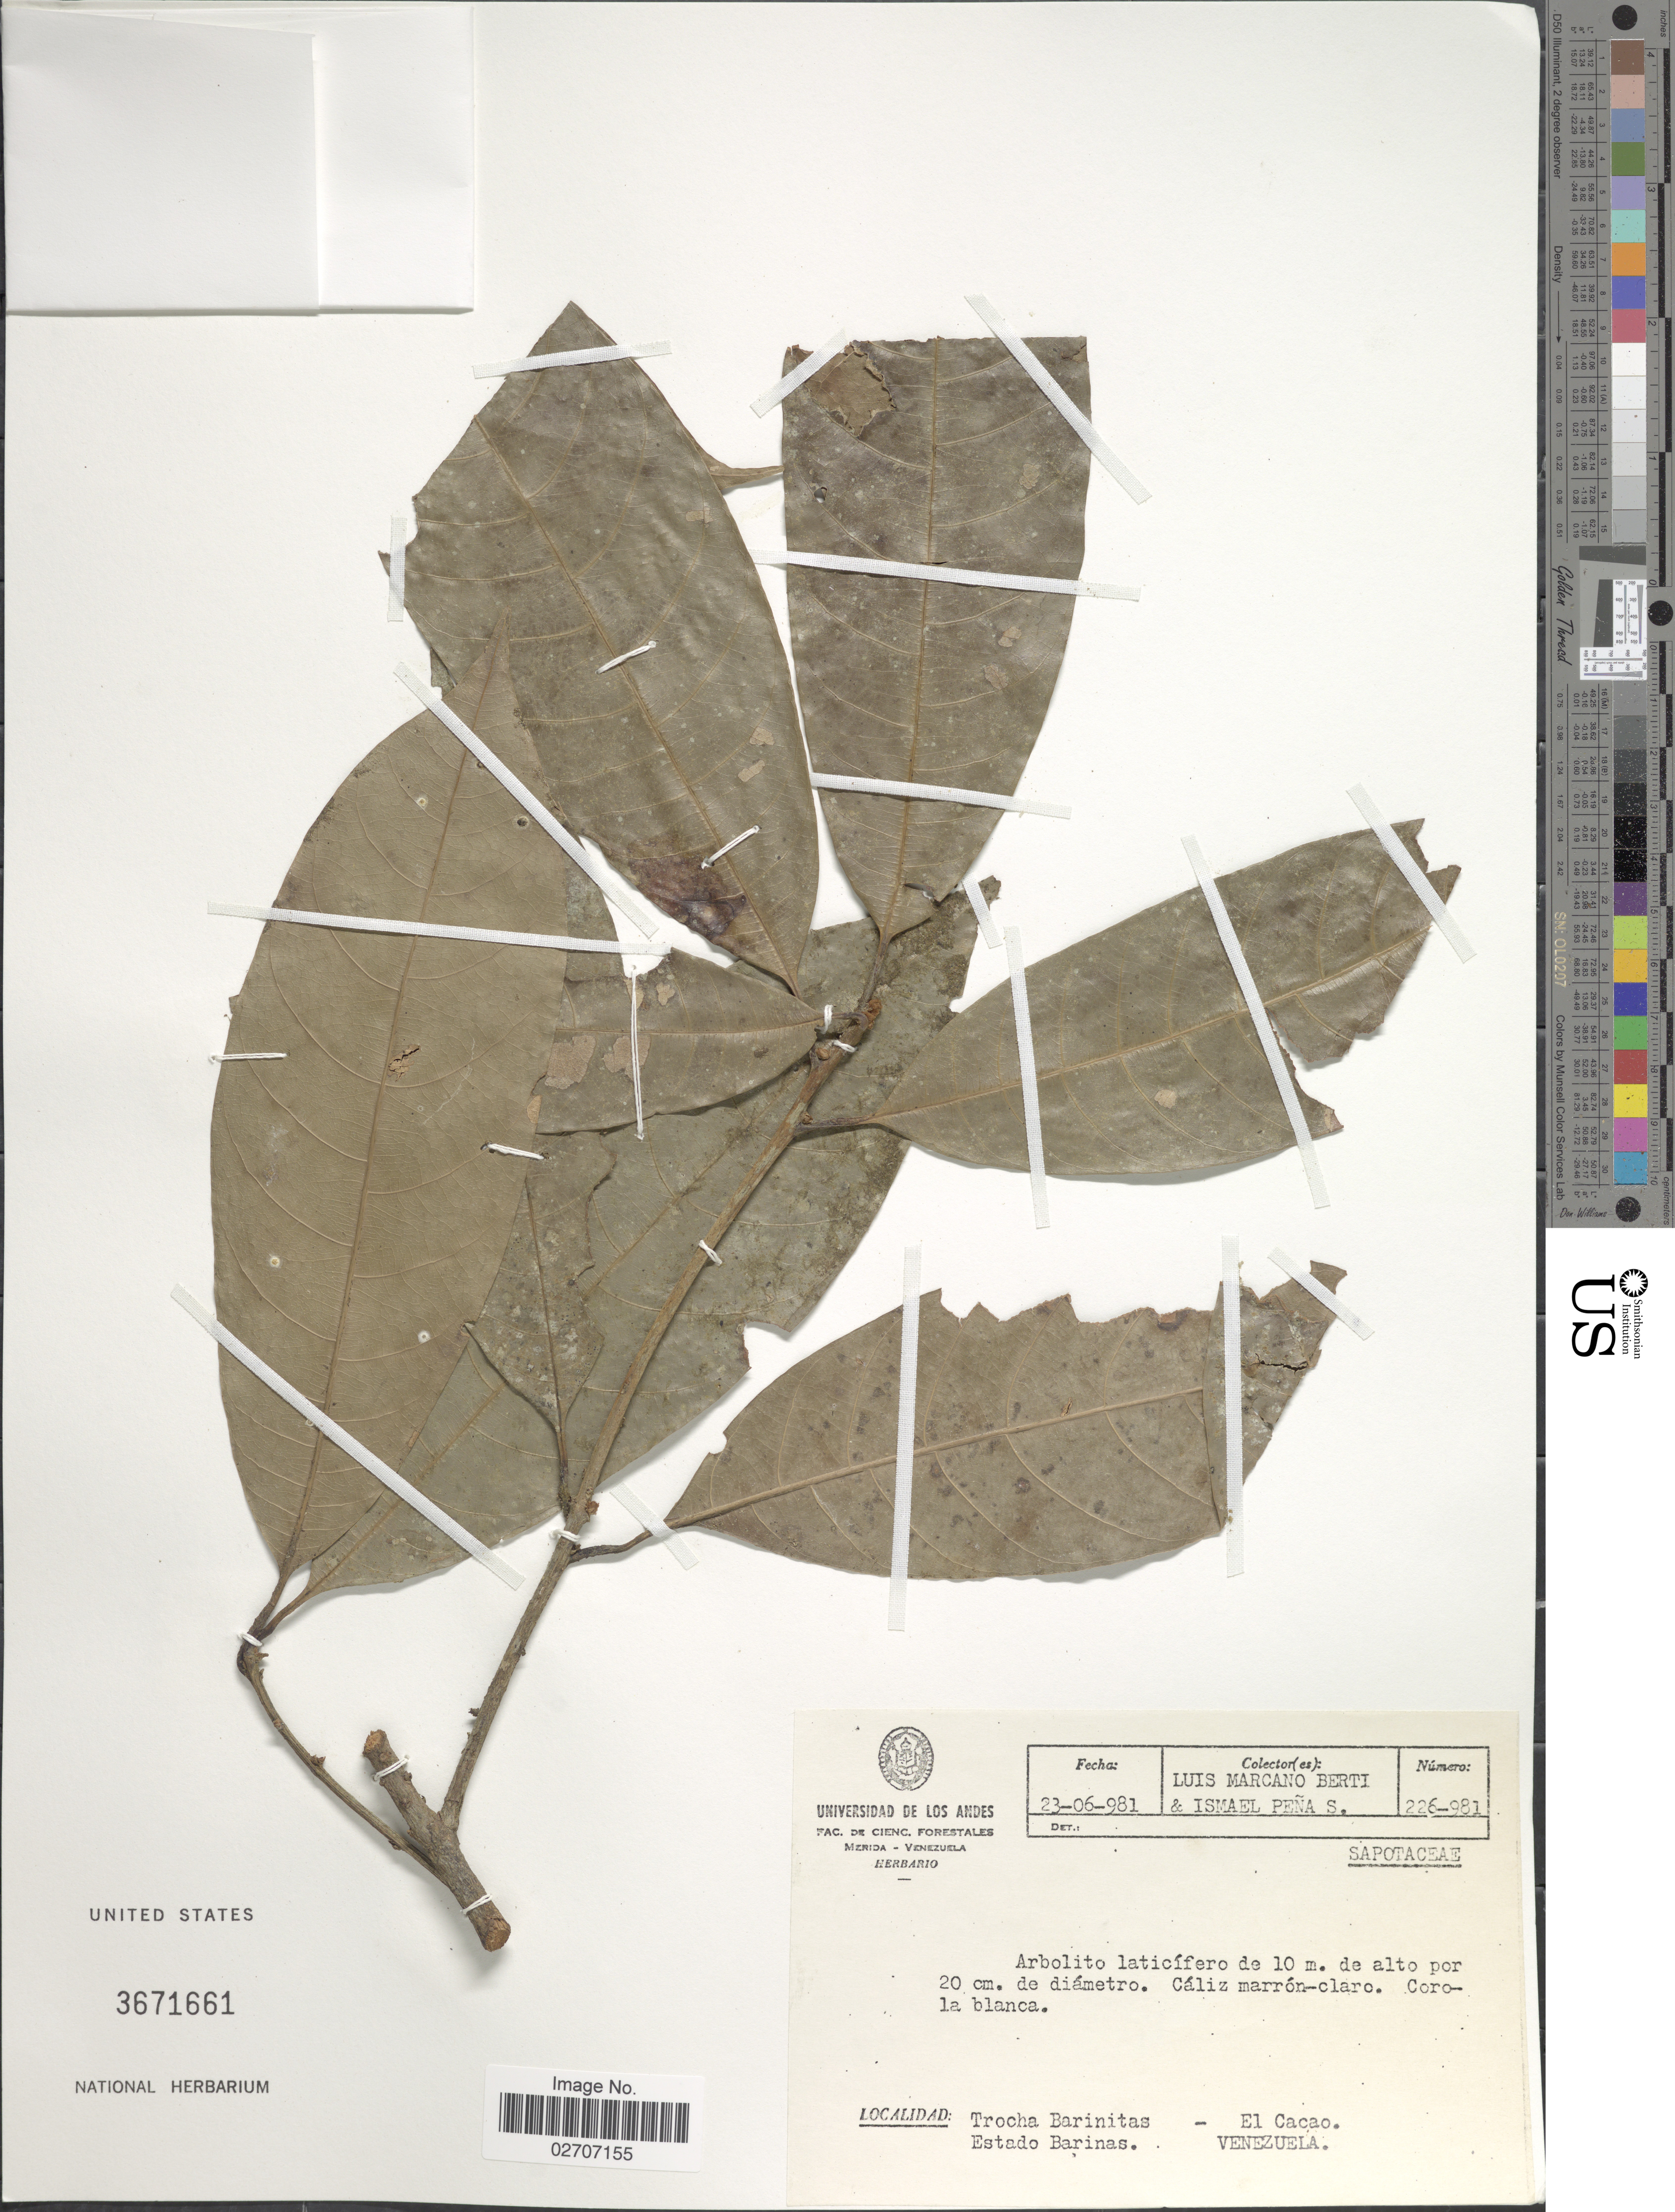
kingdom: Plantae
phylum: Tracheophyta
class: Magnoliopsida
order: Ericales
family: Sapotaceae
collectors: L. Marcano-Berti & I. Peña S.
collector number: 226-981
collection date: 1981-06-23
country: Venezuela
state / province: Barinas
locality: Trocha Barintas - El Cacao, Estado Barinas. Venezuela. Caliz marron-claro. Corola blanca.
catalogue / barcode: US 3671661